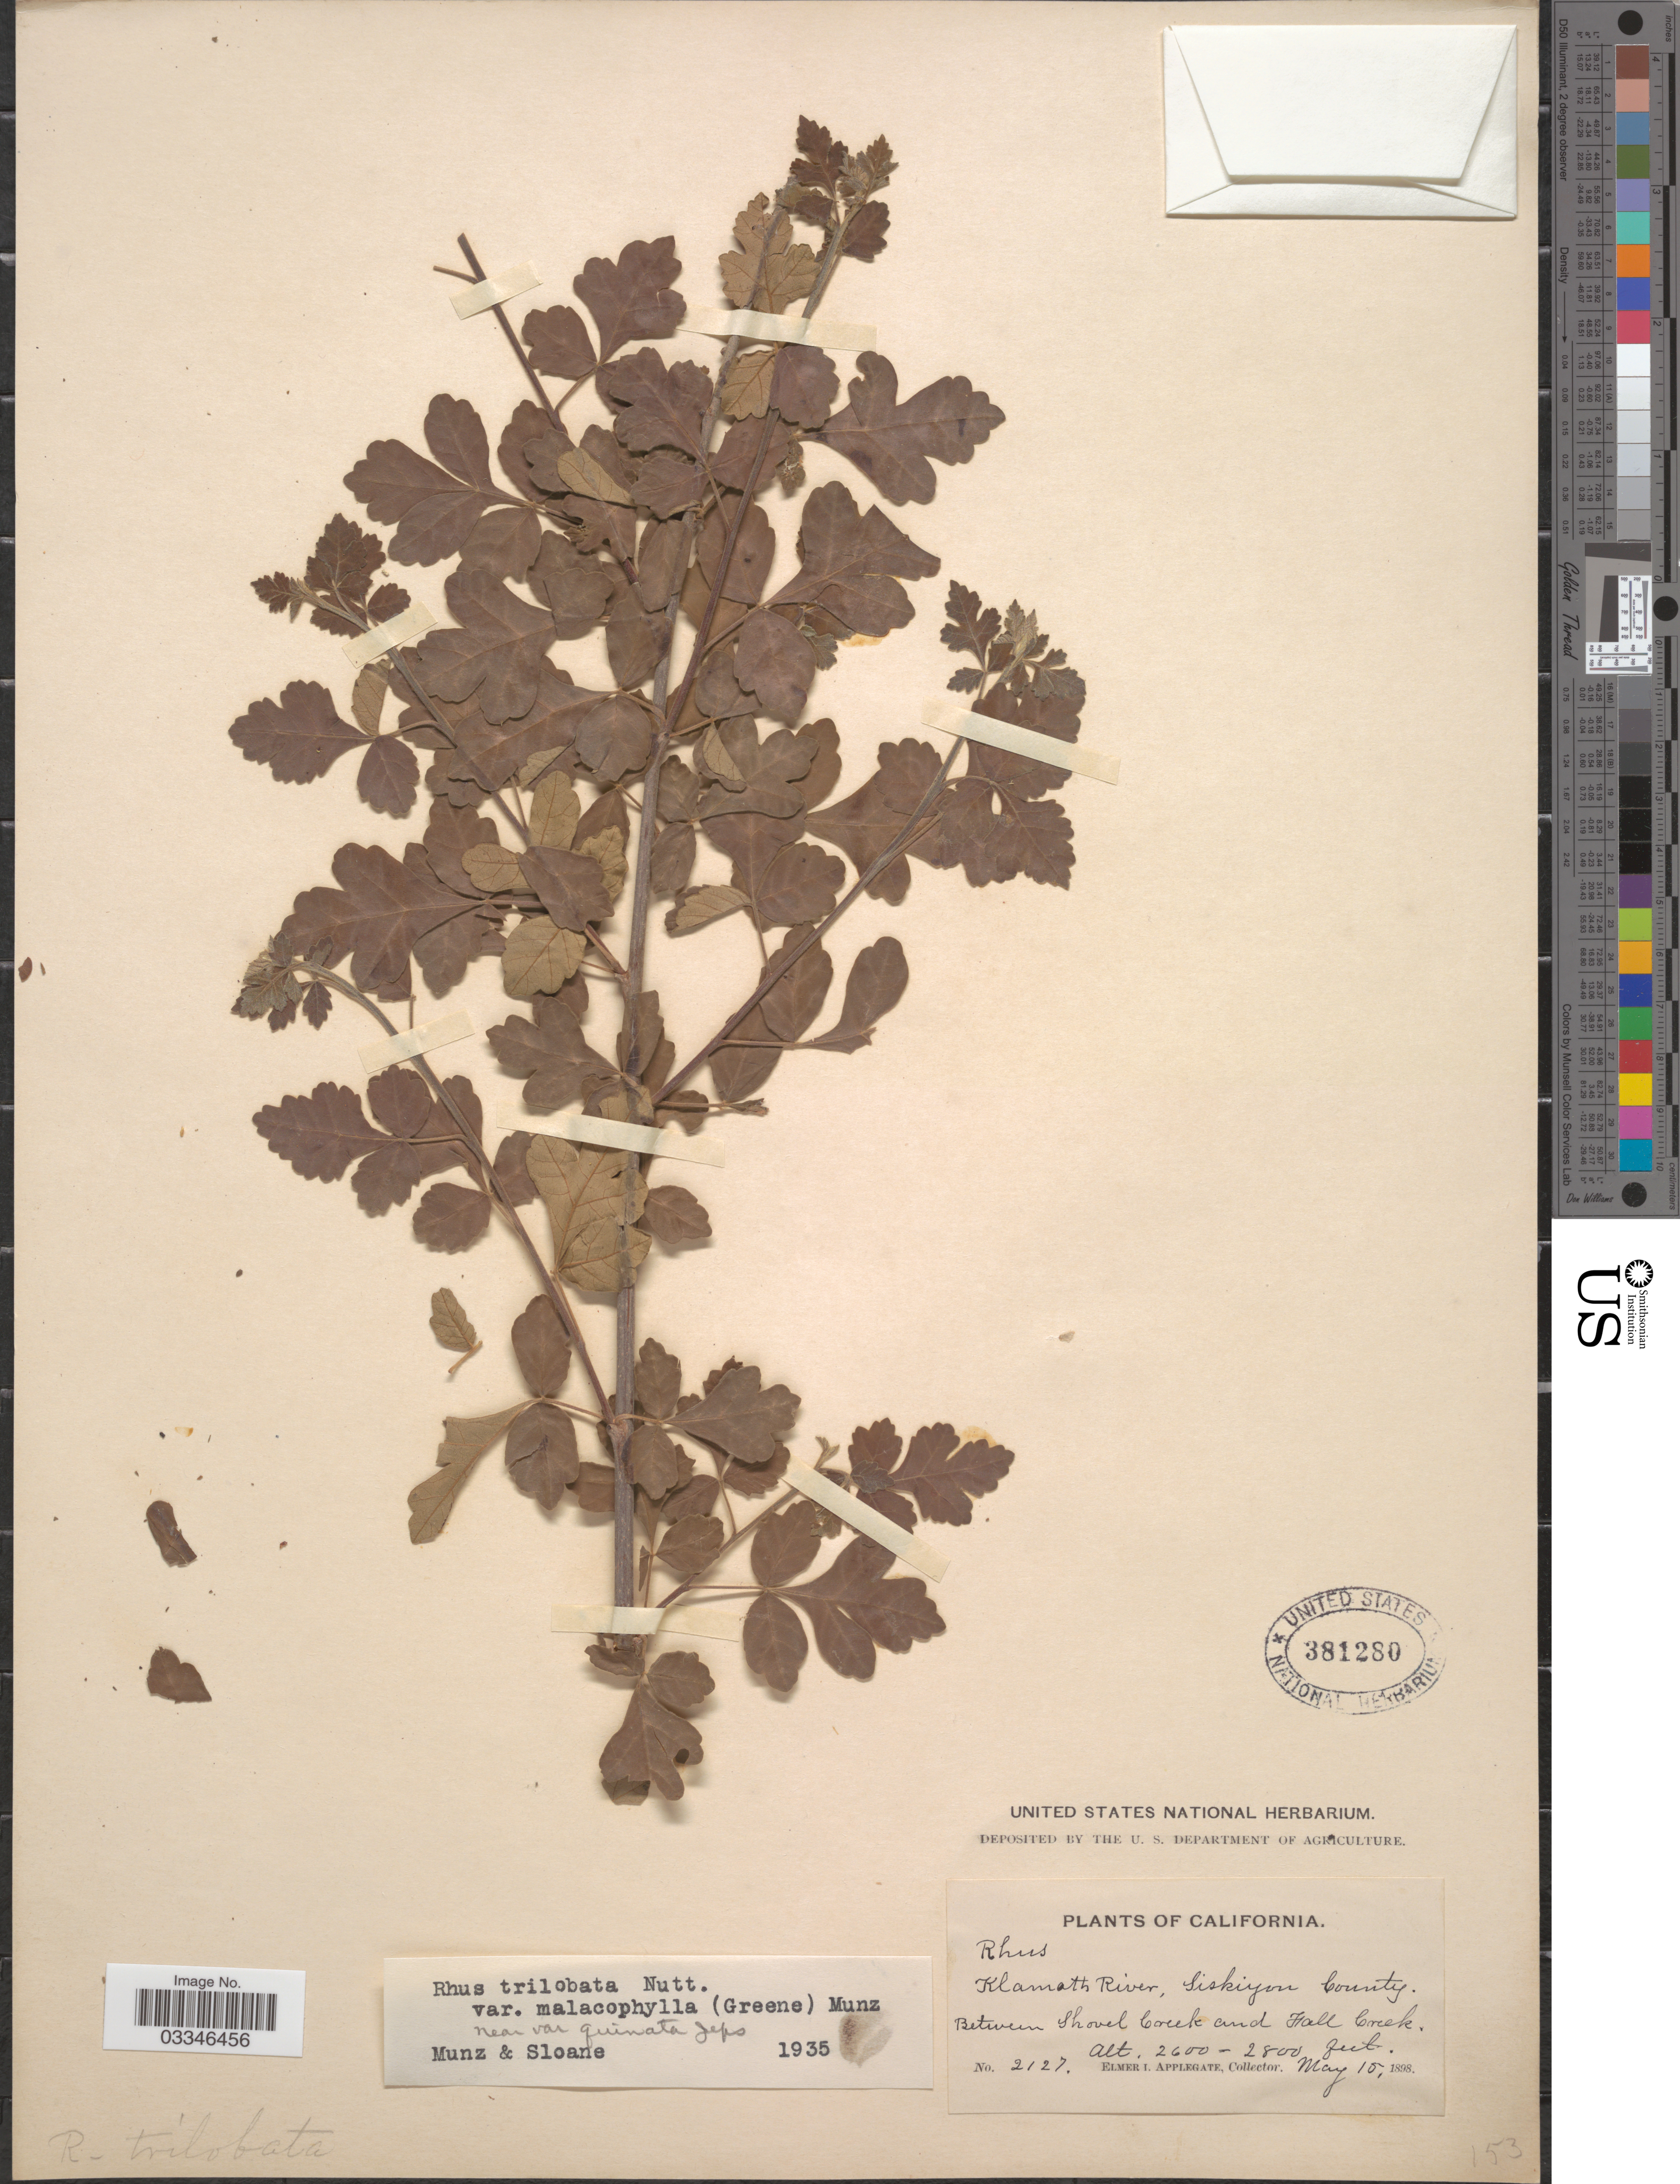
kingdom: Plantae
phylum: Tracheophyta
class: Magnoliopsida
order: Sapindales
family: Anacardiaceae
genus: Rhus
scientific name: Rhus trilobata var. malacophylla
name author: Nutt.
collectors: E. I. Applegate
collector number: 2127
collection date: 1898-05-15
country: United States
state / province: California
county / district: Siskiyou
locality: Klamath River, Siskiyou County, Between Shovel Creek and Fall Creek.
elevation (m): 792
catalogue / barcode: US 381280